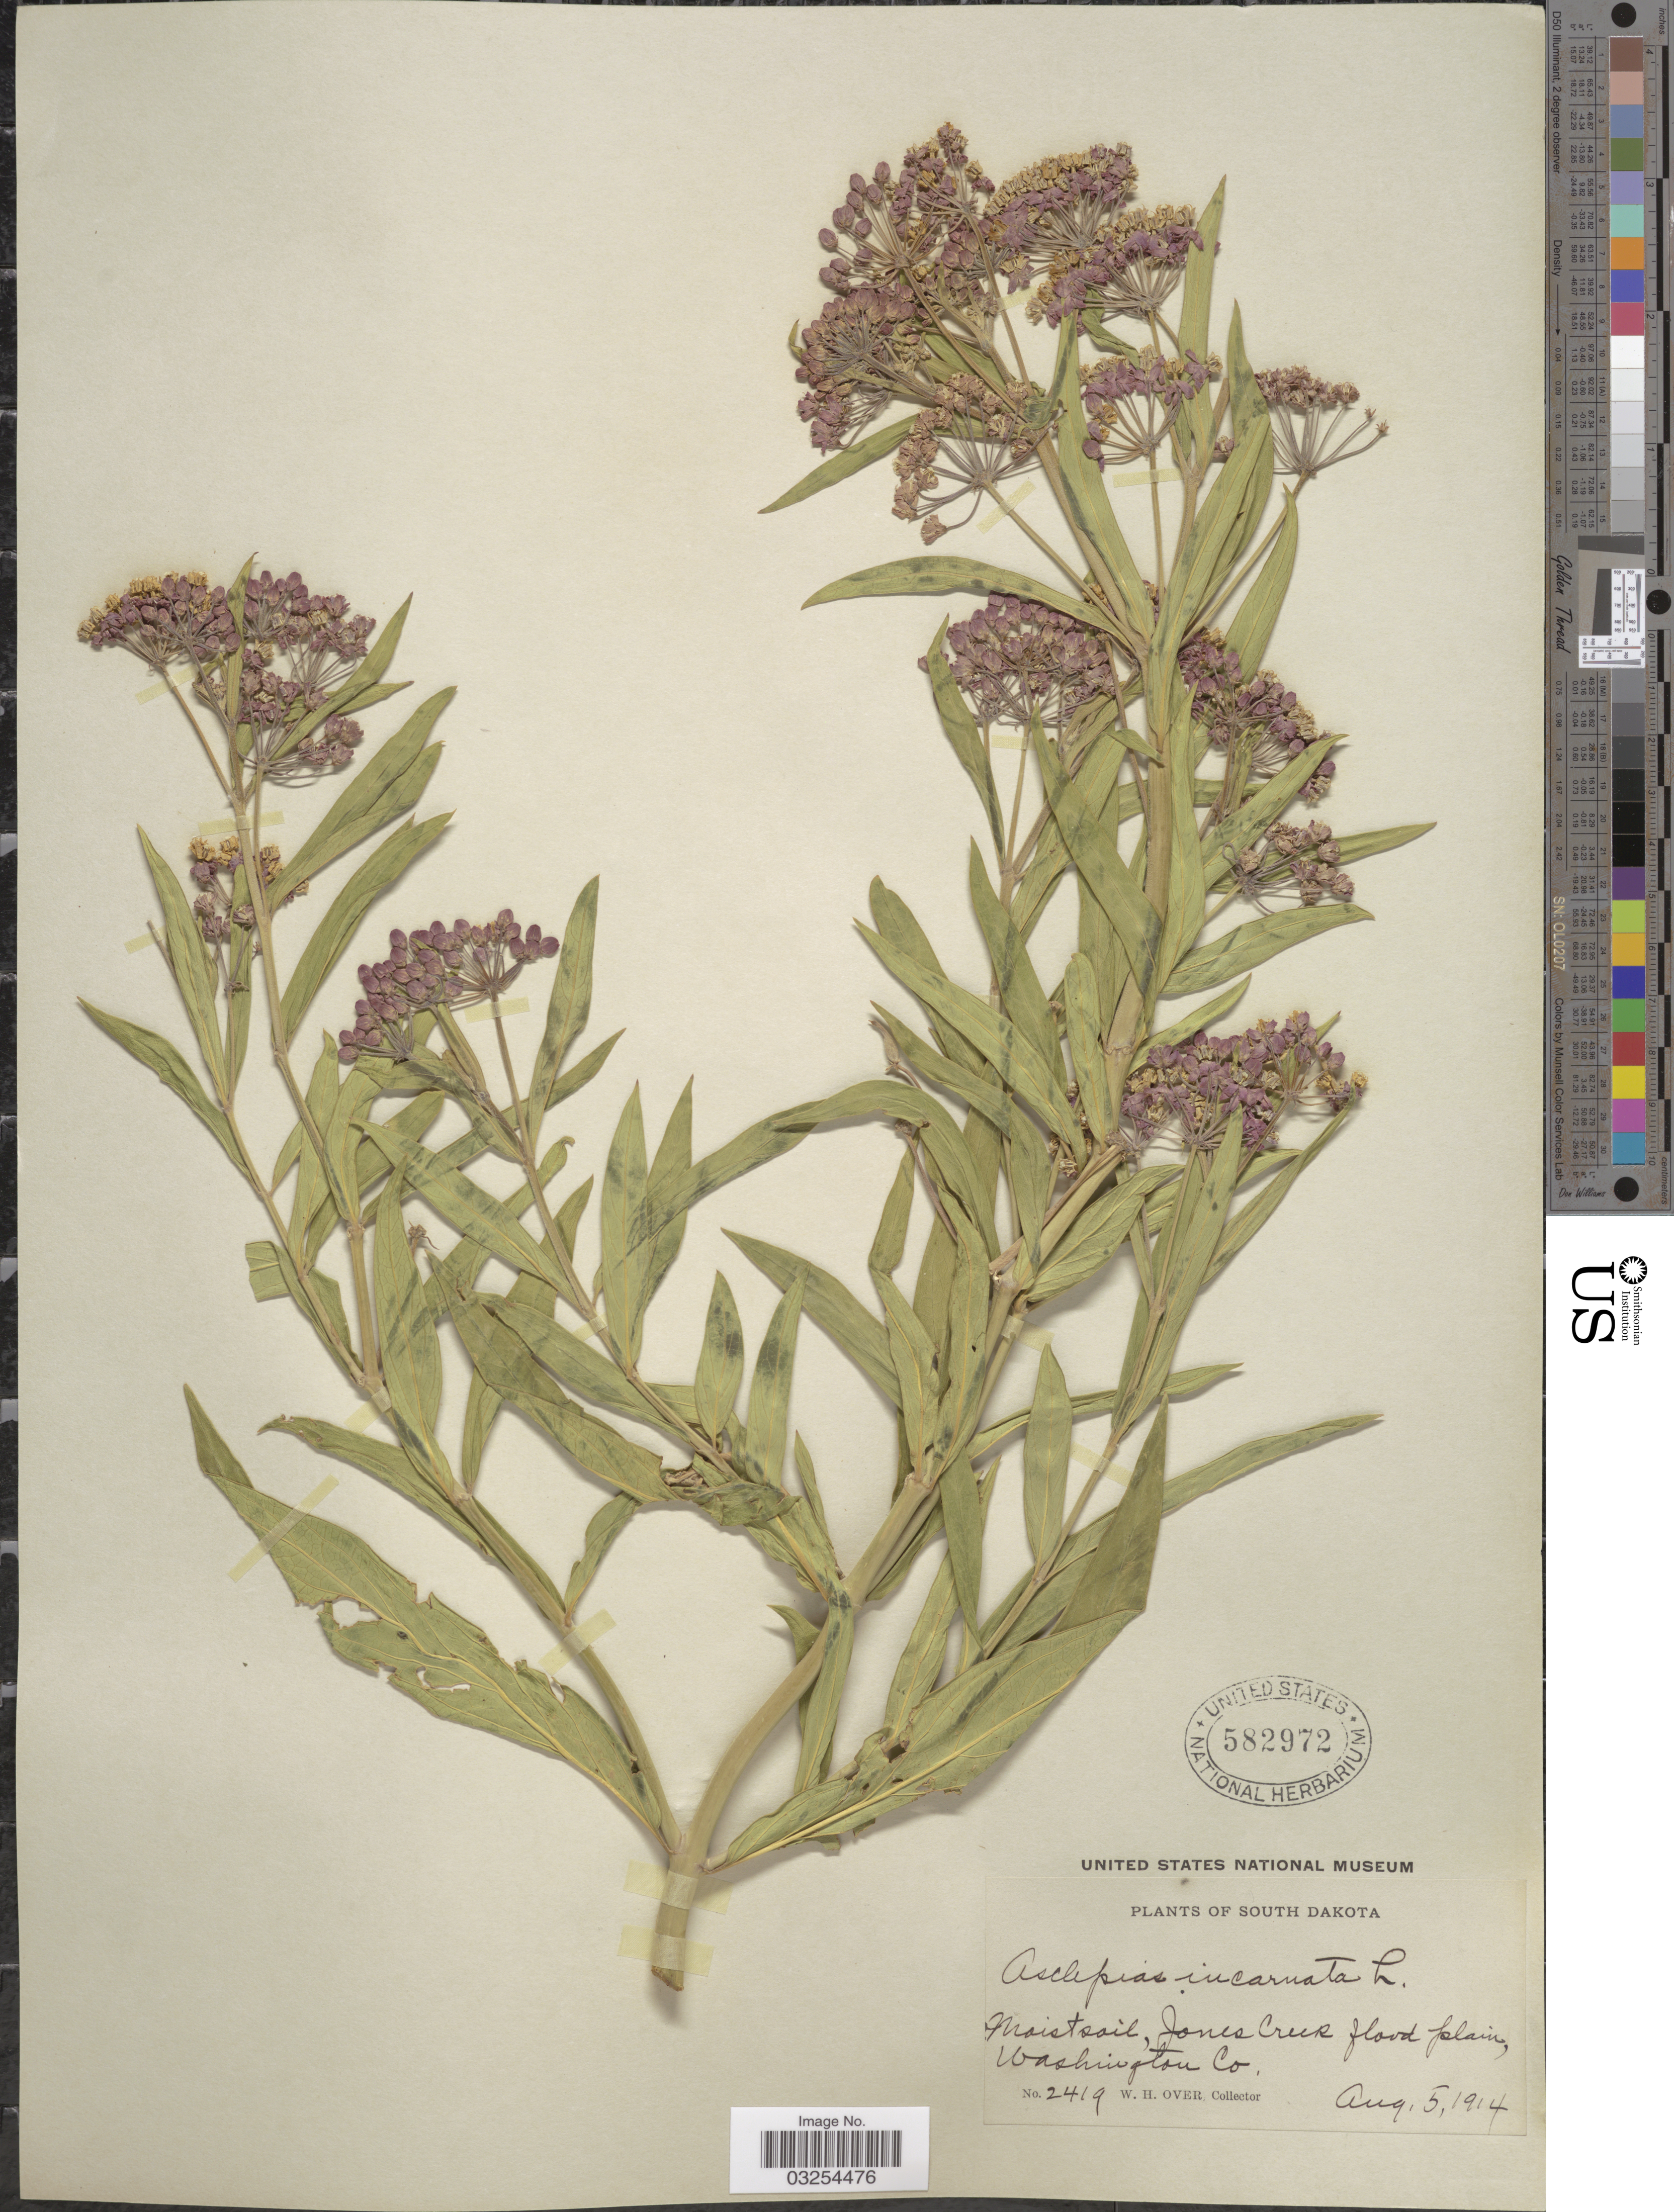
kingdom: Plantae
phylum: Tracheophyta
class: Magnoliopsida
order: Gentianales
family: Apocynaceae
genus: Asclepias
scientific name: Asclepias incarnata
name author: L.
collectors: W. Over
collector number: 2419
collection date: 1914-08-05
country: United States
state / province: South Dakota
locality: Jones Creek flood plain, Washington Co.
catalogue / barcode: US 582972